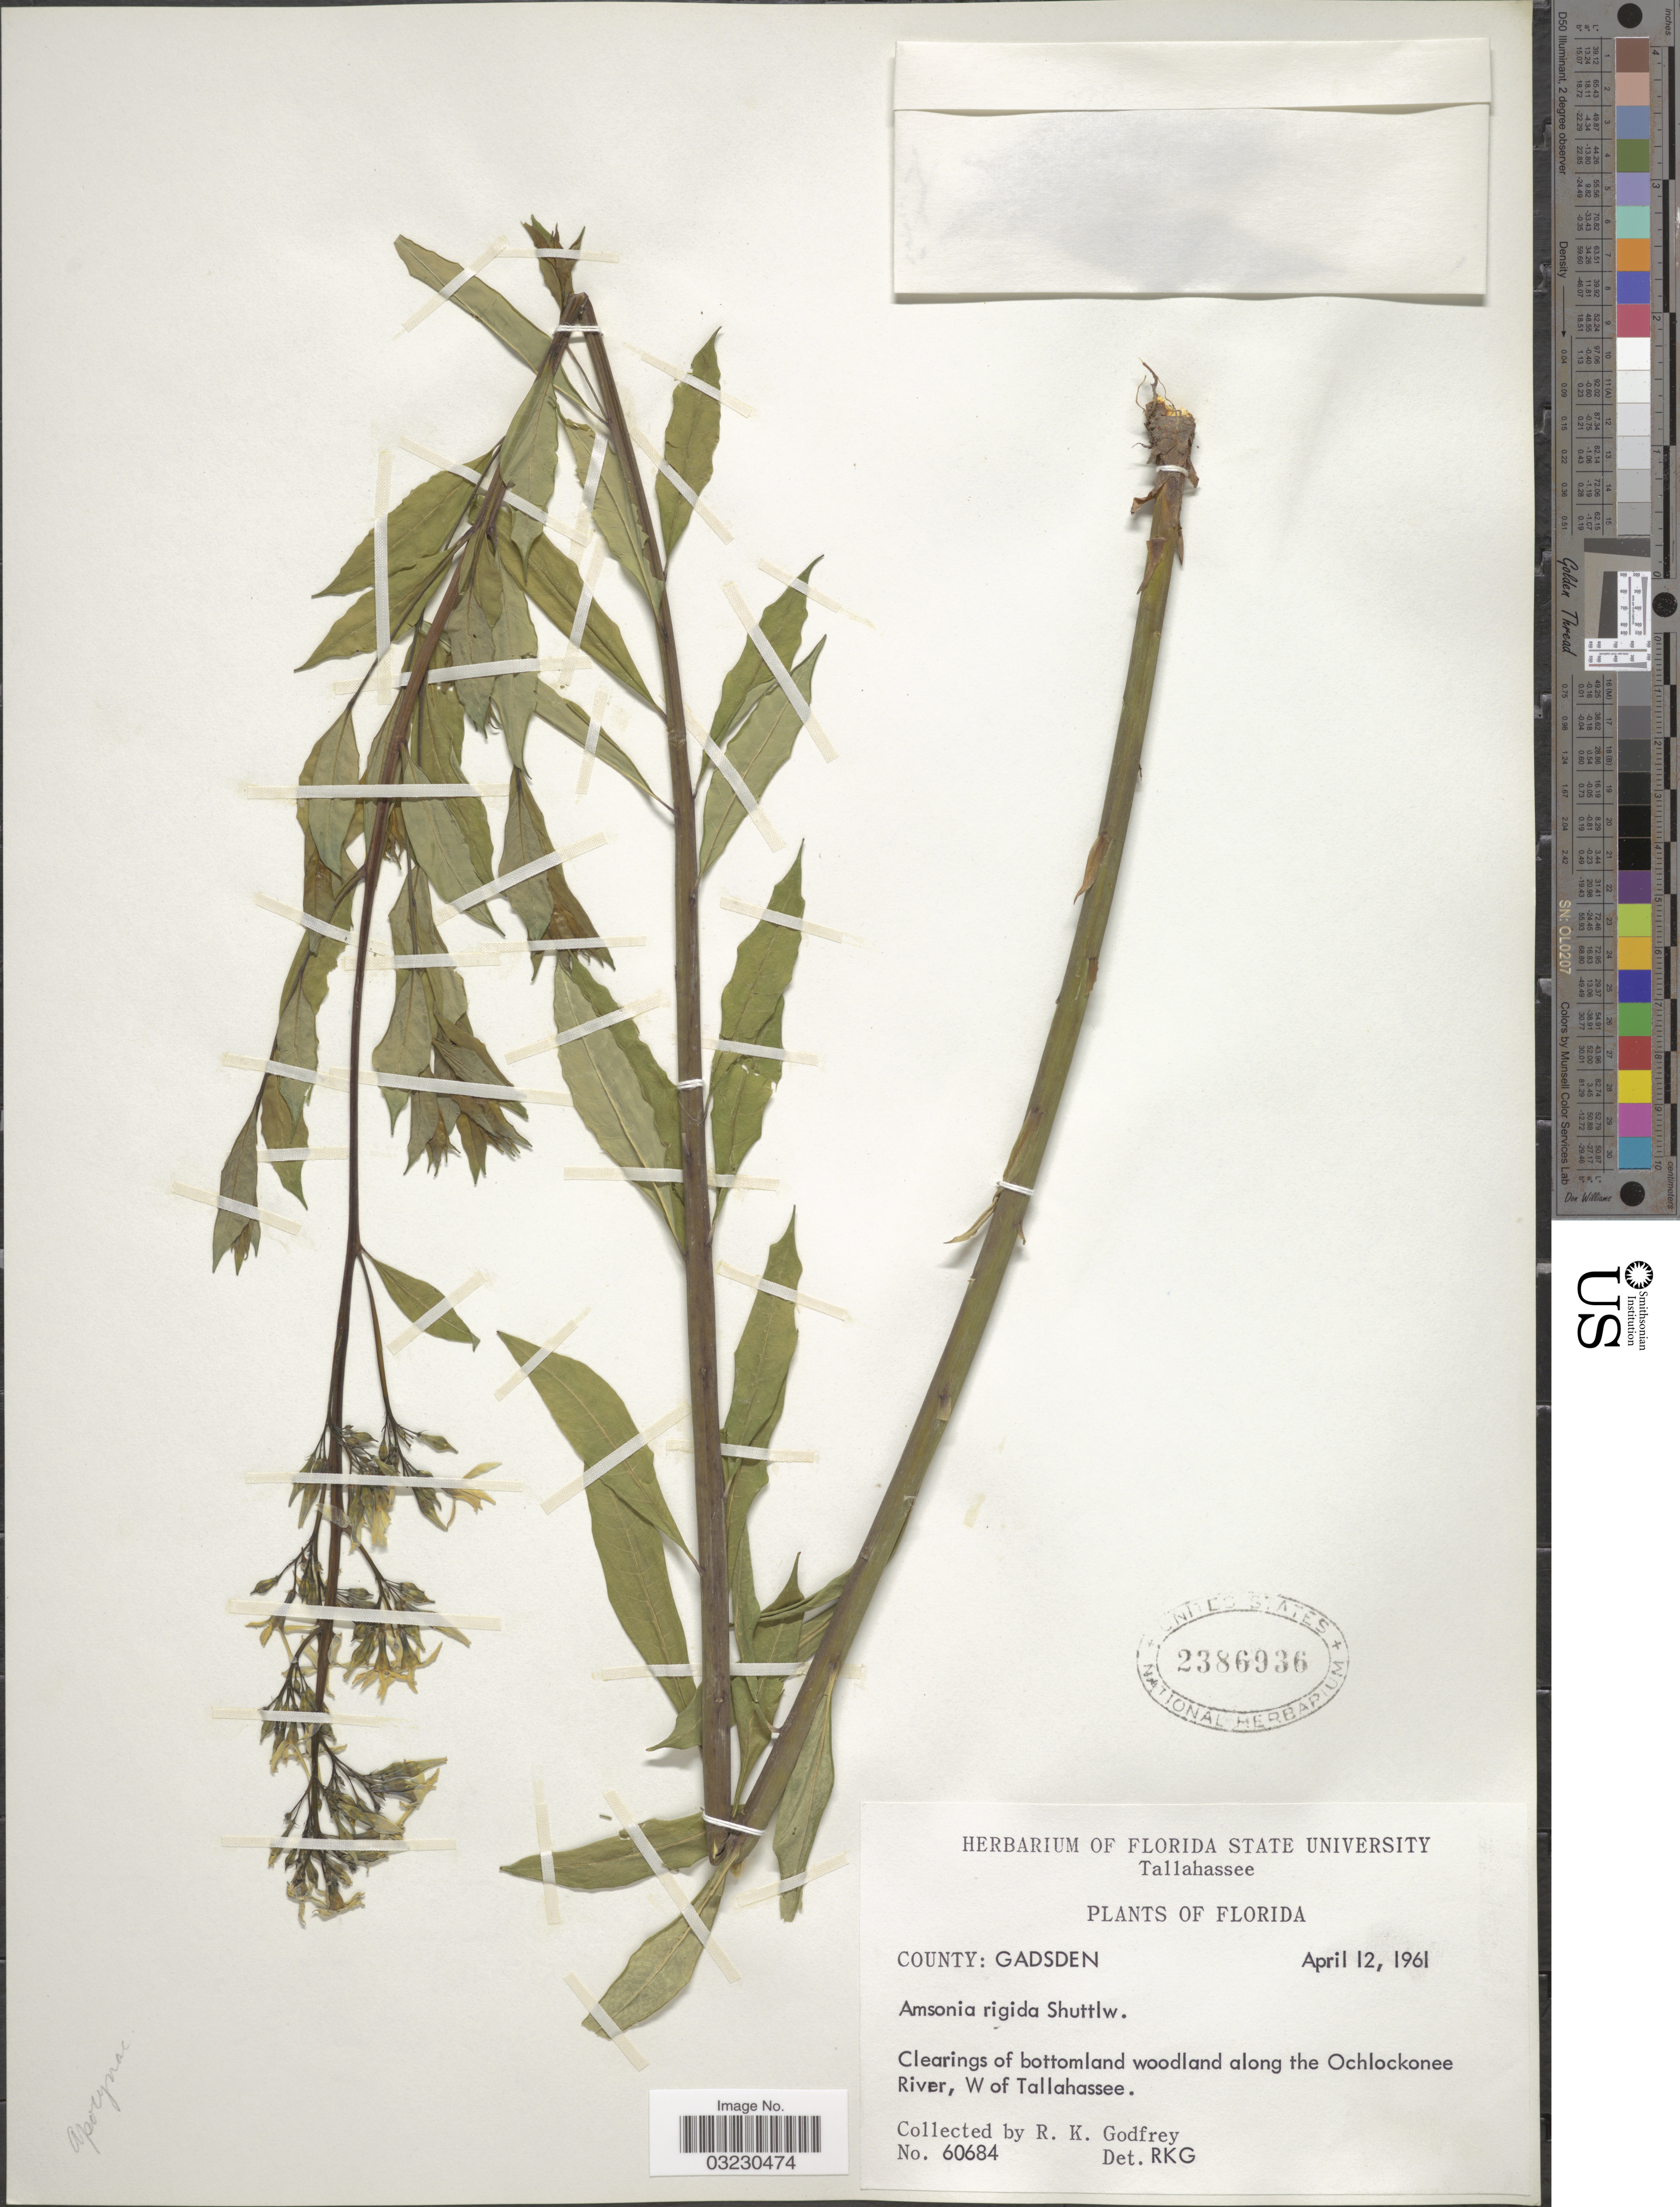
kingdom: Plantae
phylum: Tracheophyta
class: Magnoliopsida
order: Gentianales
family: Apocynaceae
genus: Amsonia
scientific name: Amsonia rigida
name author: Shuttlew. ex Small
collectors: R. K. Godfrey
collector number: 60684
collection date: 1961-04-12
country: United States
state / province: Florida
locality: County: Gadsden, Clearings of bottomland woodland along the Ochlockonee River, W of Tallahassee.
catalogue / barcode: US 2386936